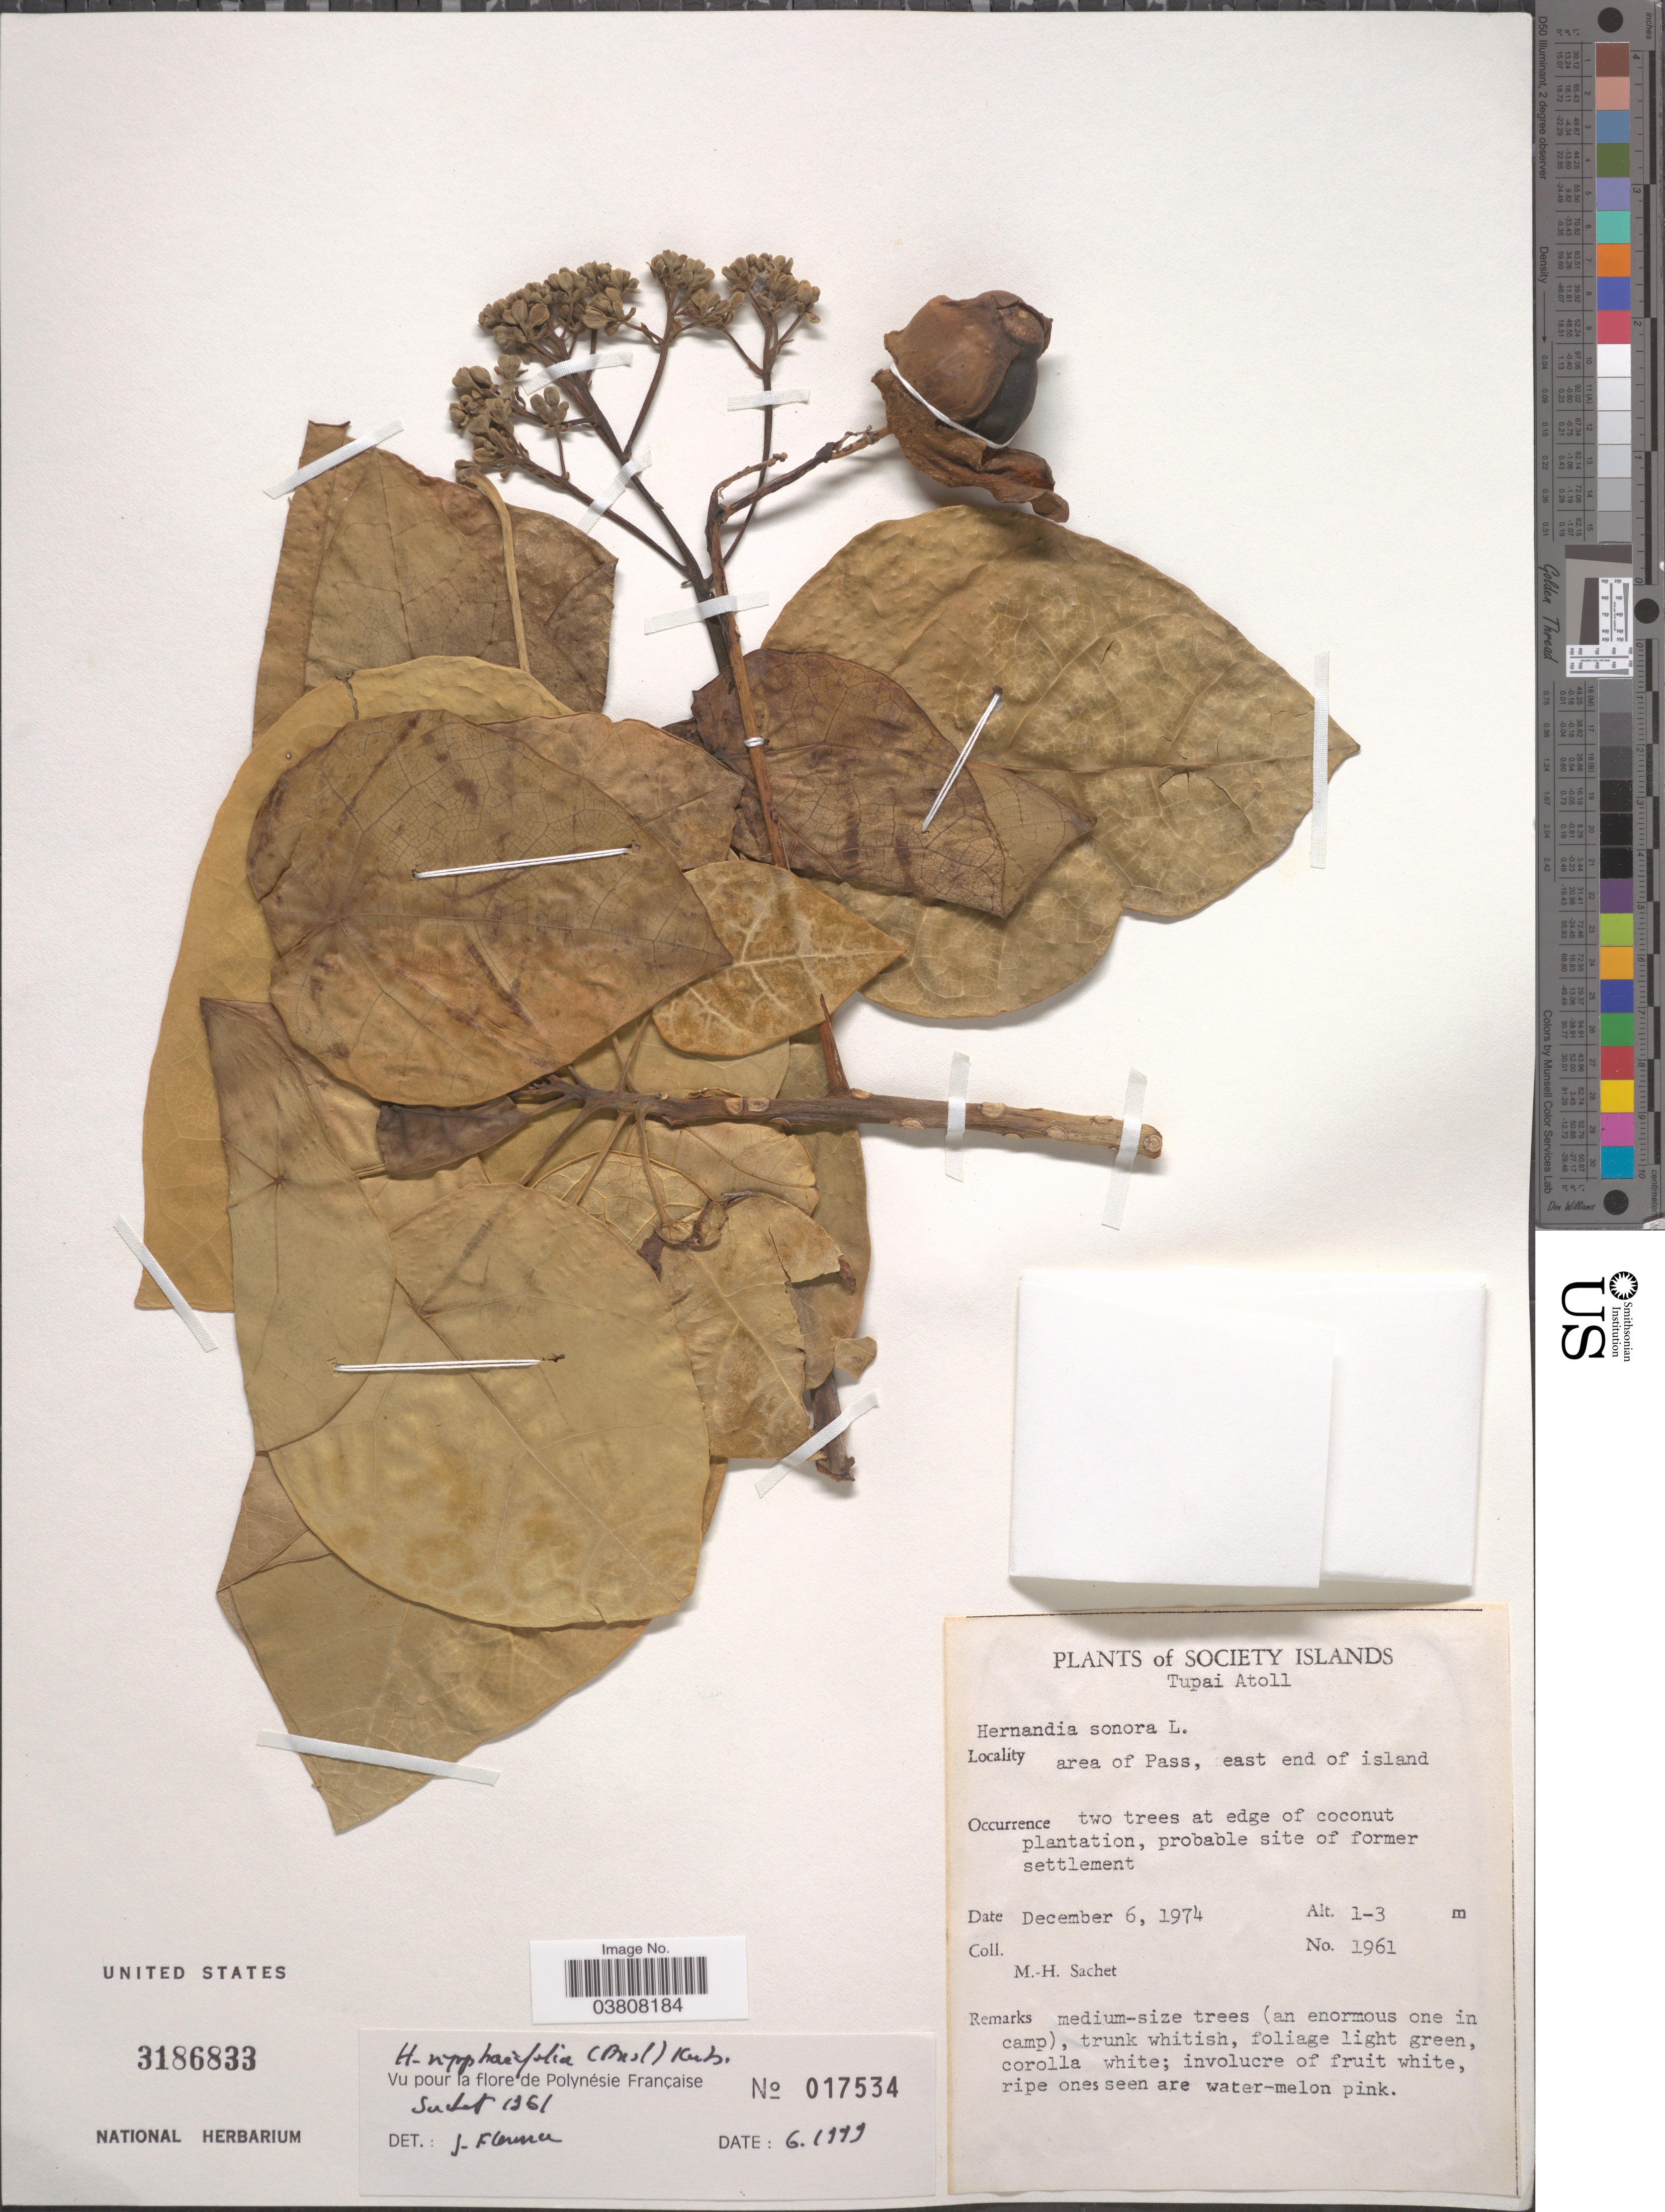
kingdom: Plantae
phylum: Tracheophyta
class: Magnoliopsida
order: Laurales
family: Hernandiaceae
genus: Hernandia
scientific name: Hernandia nymphaeifolia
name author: (C. Presl) Kubitzki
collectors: M.-H. Sachet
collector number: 1961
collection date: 1974-12-06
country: French Polynesia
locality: Society Islands. Tupai Atoll. Area of Pass, east end of island. At edge of coconut plantation, probable site of former settlement.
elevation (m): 1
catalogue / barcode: US 3186833